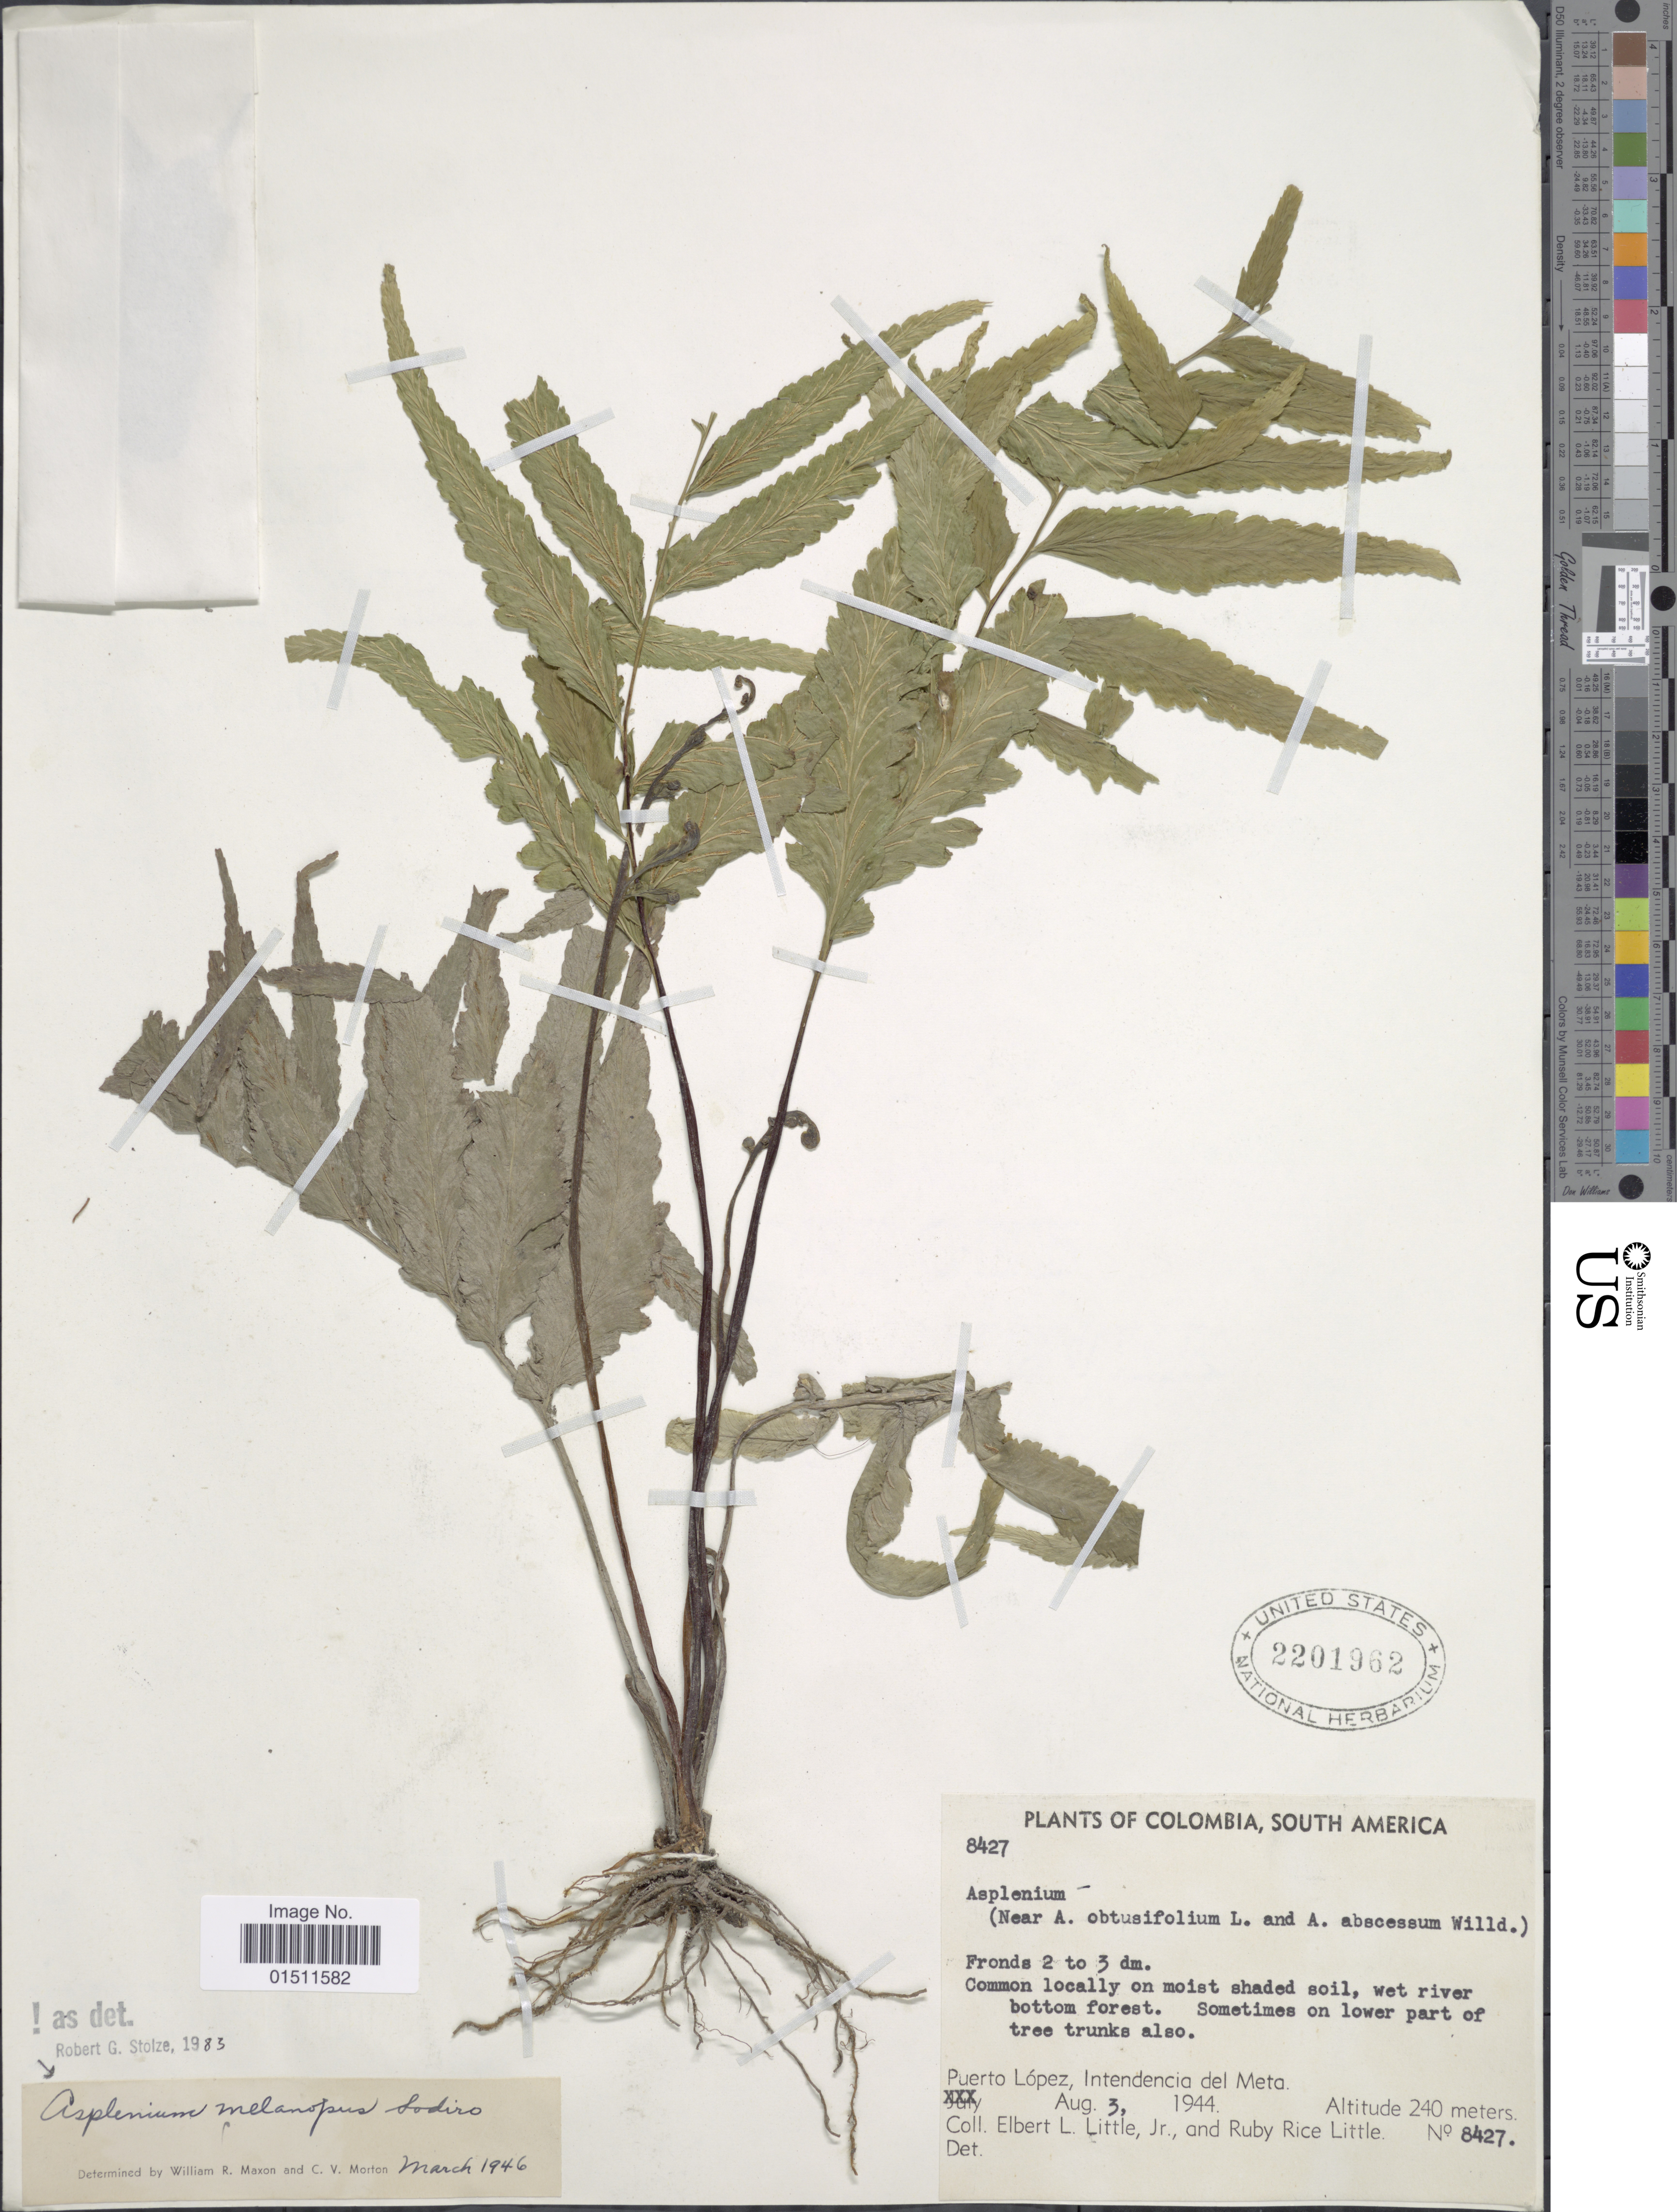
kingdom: Plantae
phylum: Tracheophyta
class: Polypodiopsida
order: Polypodiales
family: Aspleniaceae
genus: Asplenium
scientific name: Asplenium melanopus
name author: Sodiro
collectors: E. L. Little & R. R. Little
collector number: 8427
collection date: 1944-08-03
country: Colombia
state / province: Meta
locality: South America, Puerto Lopez, Intendencia del Meta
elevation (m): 240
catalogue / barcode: US 2201962